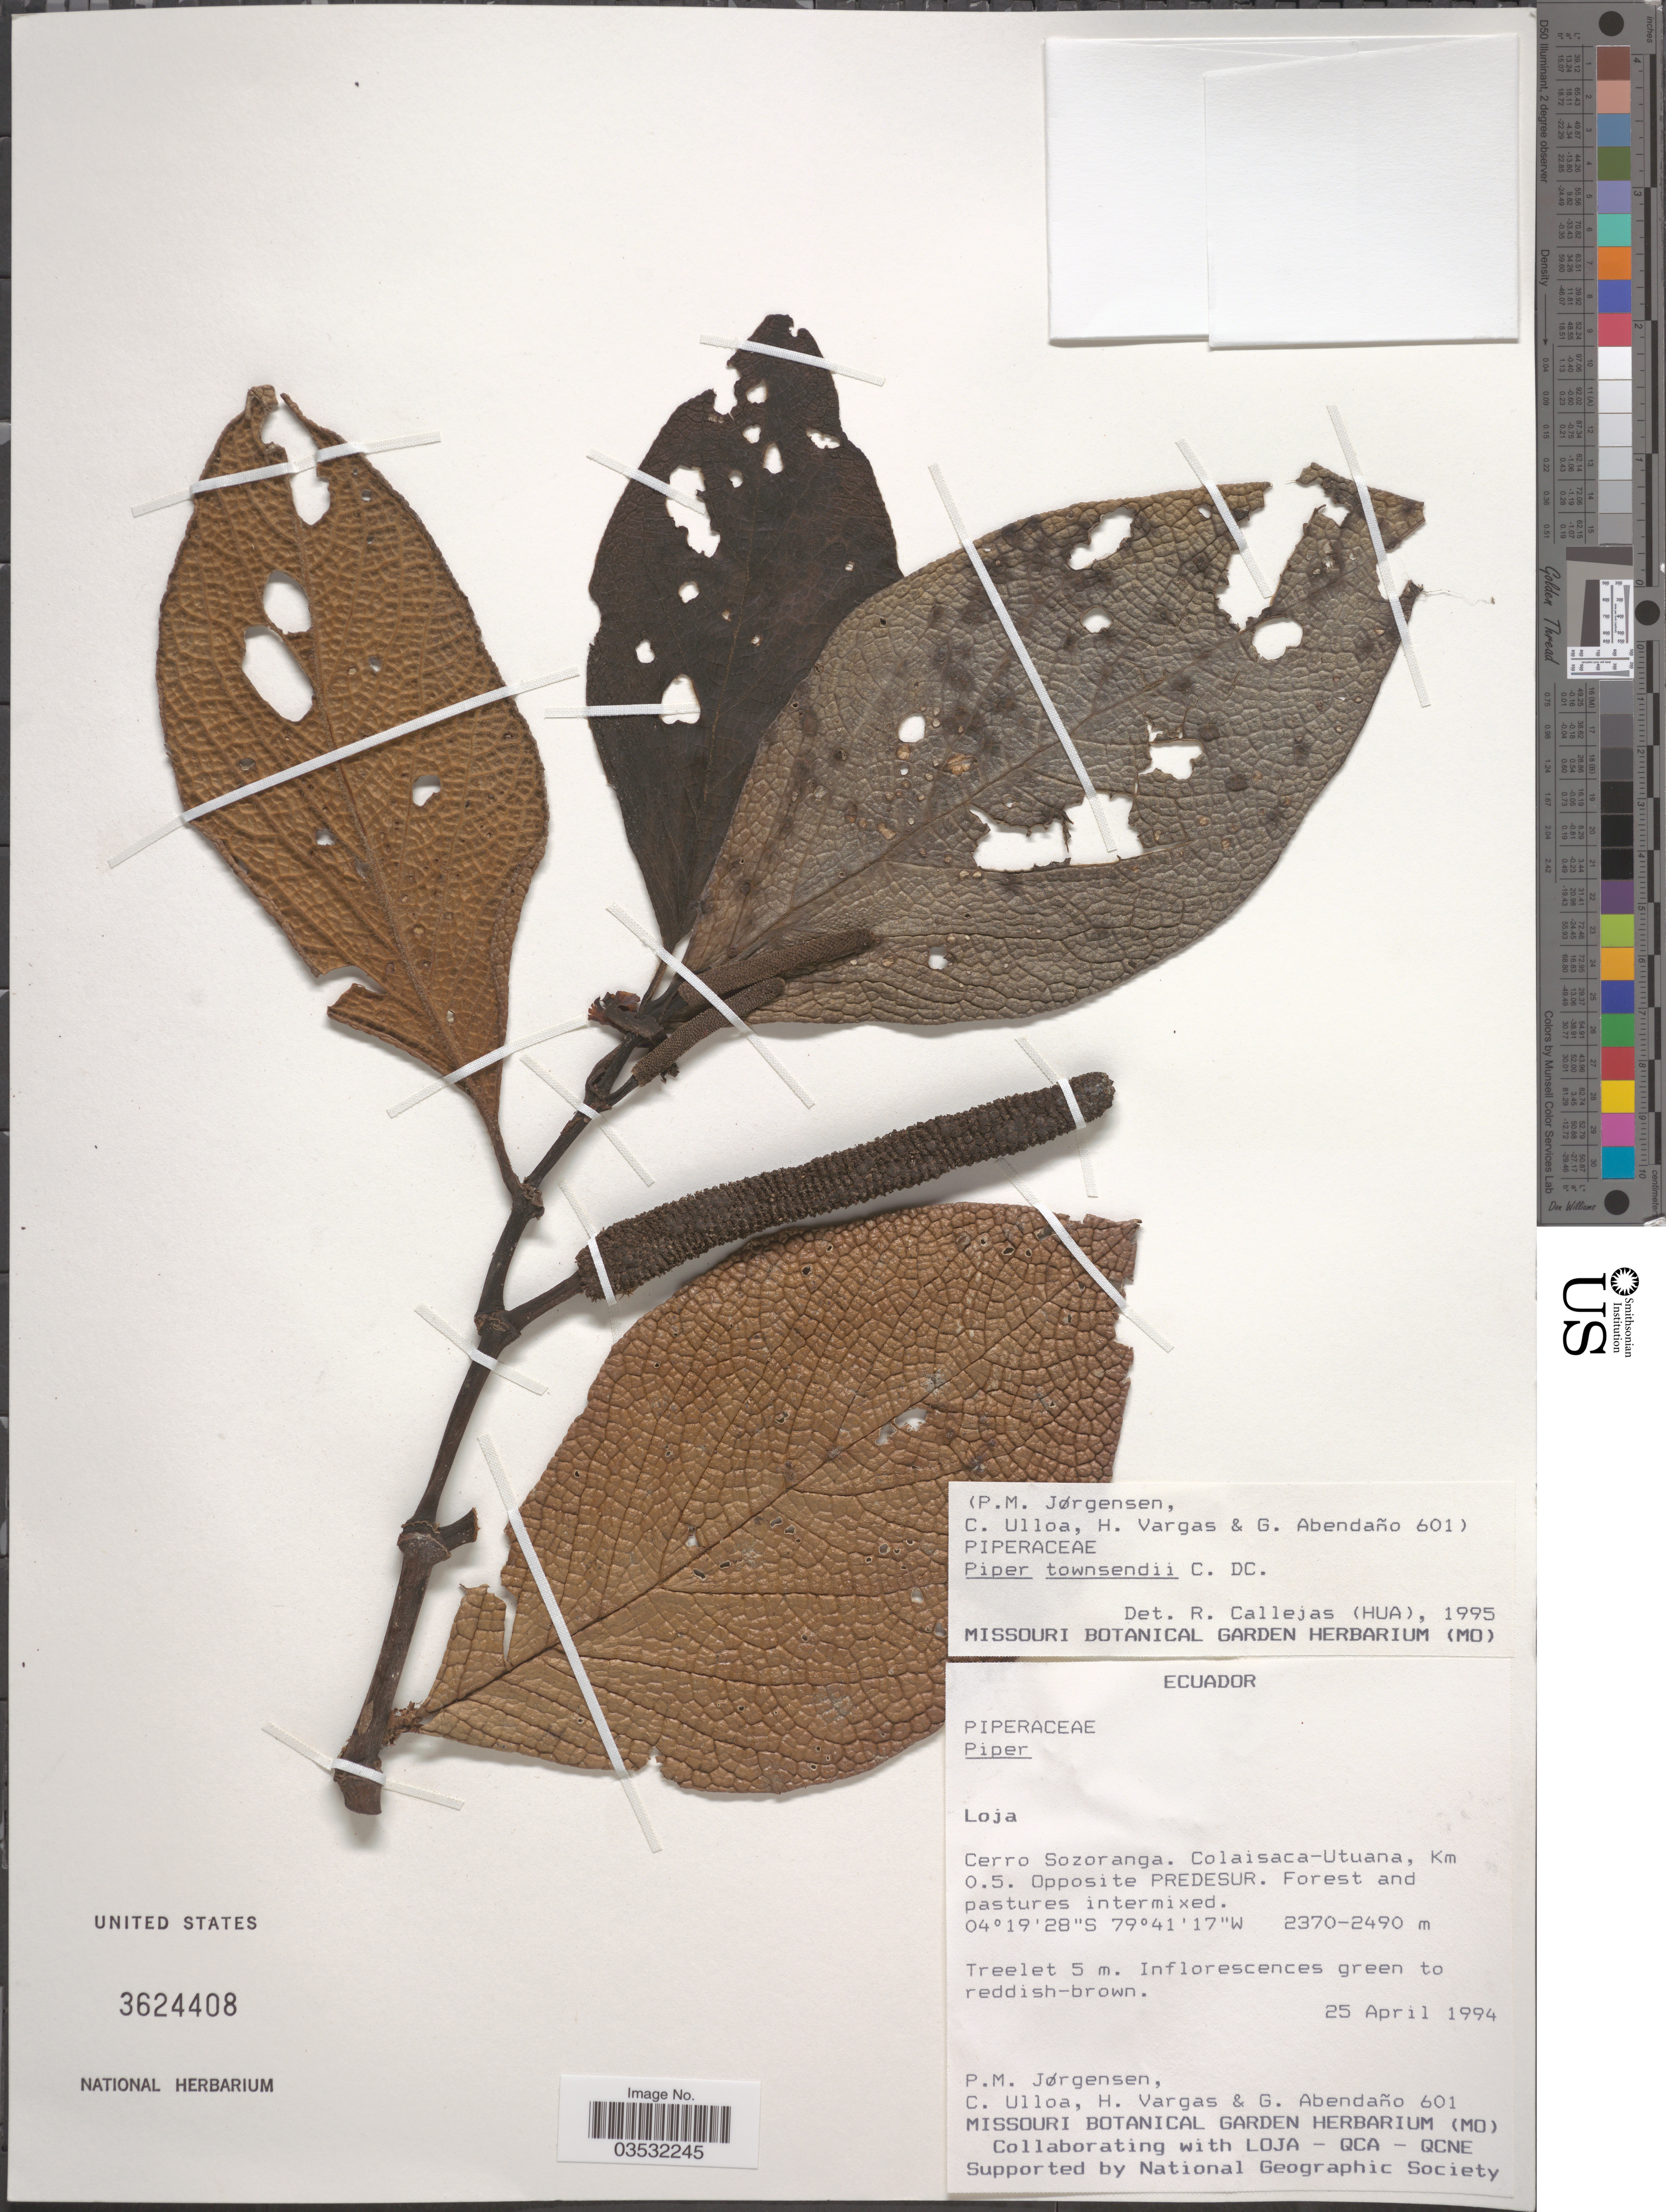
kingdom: Plantae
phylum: Tracheophyta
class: Magnoliopsida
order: Piperales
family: Piperaceae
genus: Piper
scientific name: Piper townsendii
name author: C. DC.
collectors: P. Jørgensen, C. Ulloa, H. Vargas & G. Abendaño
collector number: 601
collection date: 1994-04-25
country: Ecuador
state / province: Loja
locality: Cerro Sozoranga. Colaisaca-Utuana, Km 0.5 Opposite Predesur.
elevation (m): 2370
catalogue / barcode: US 3624408